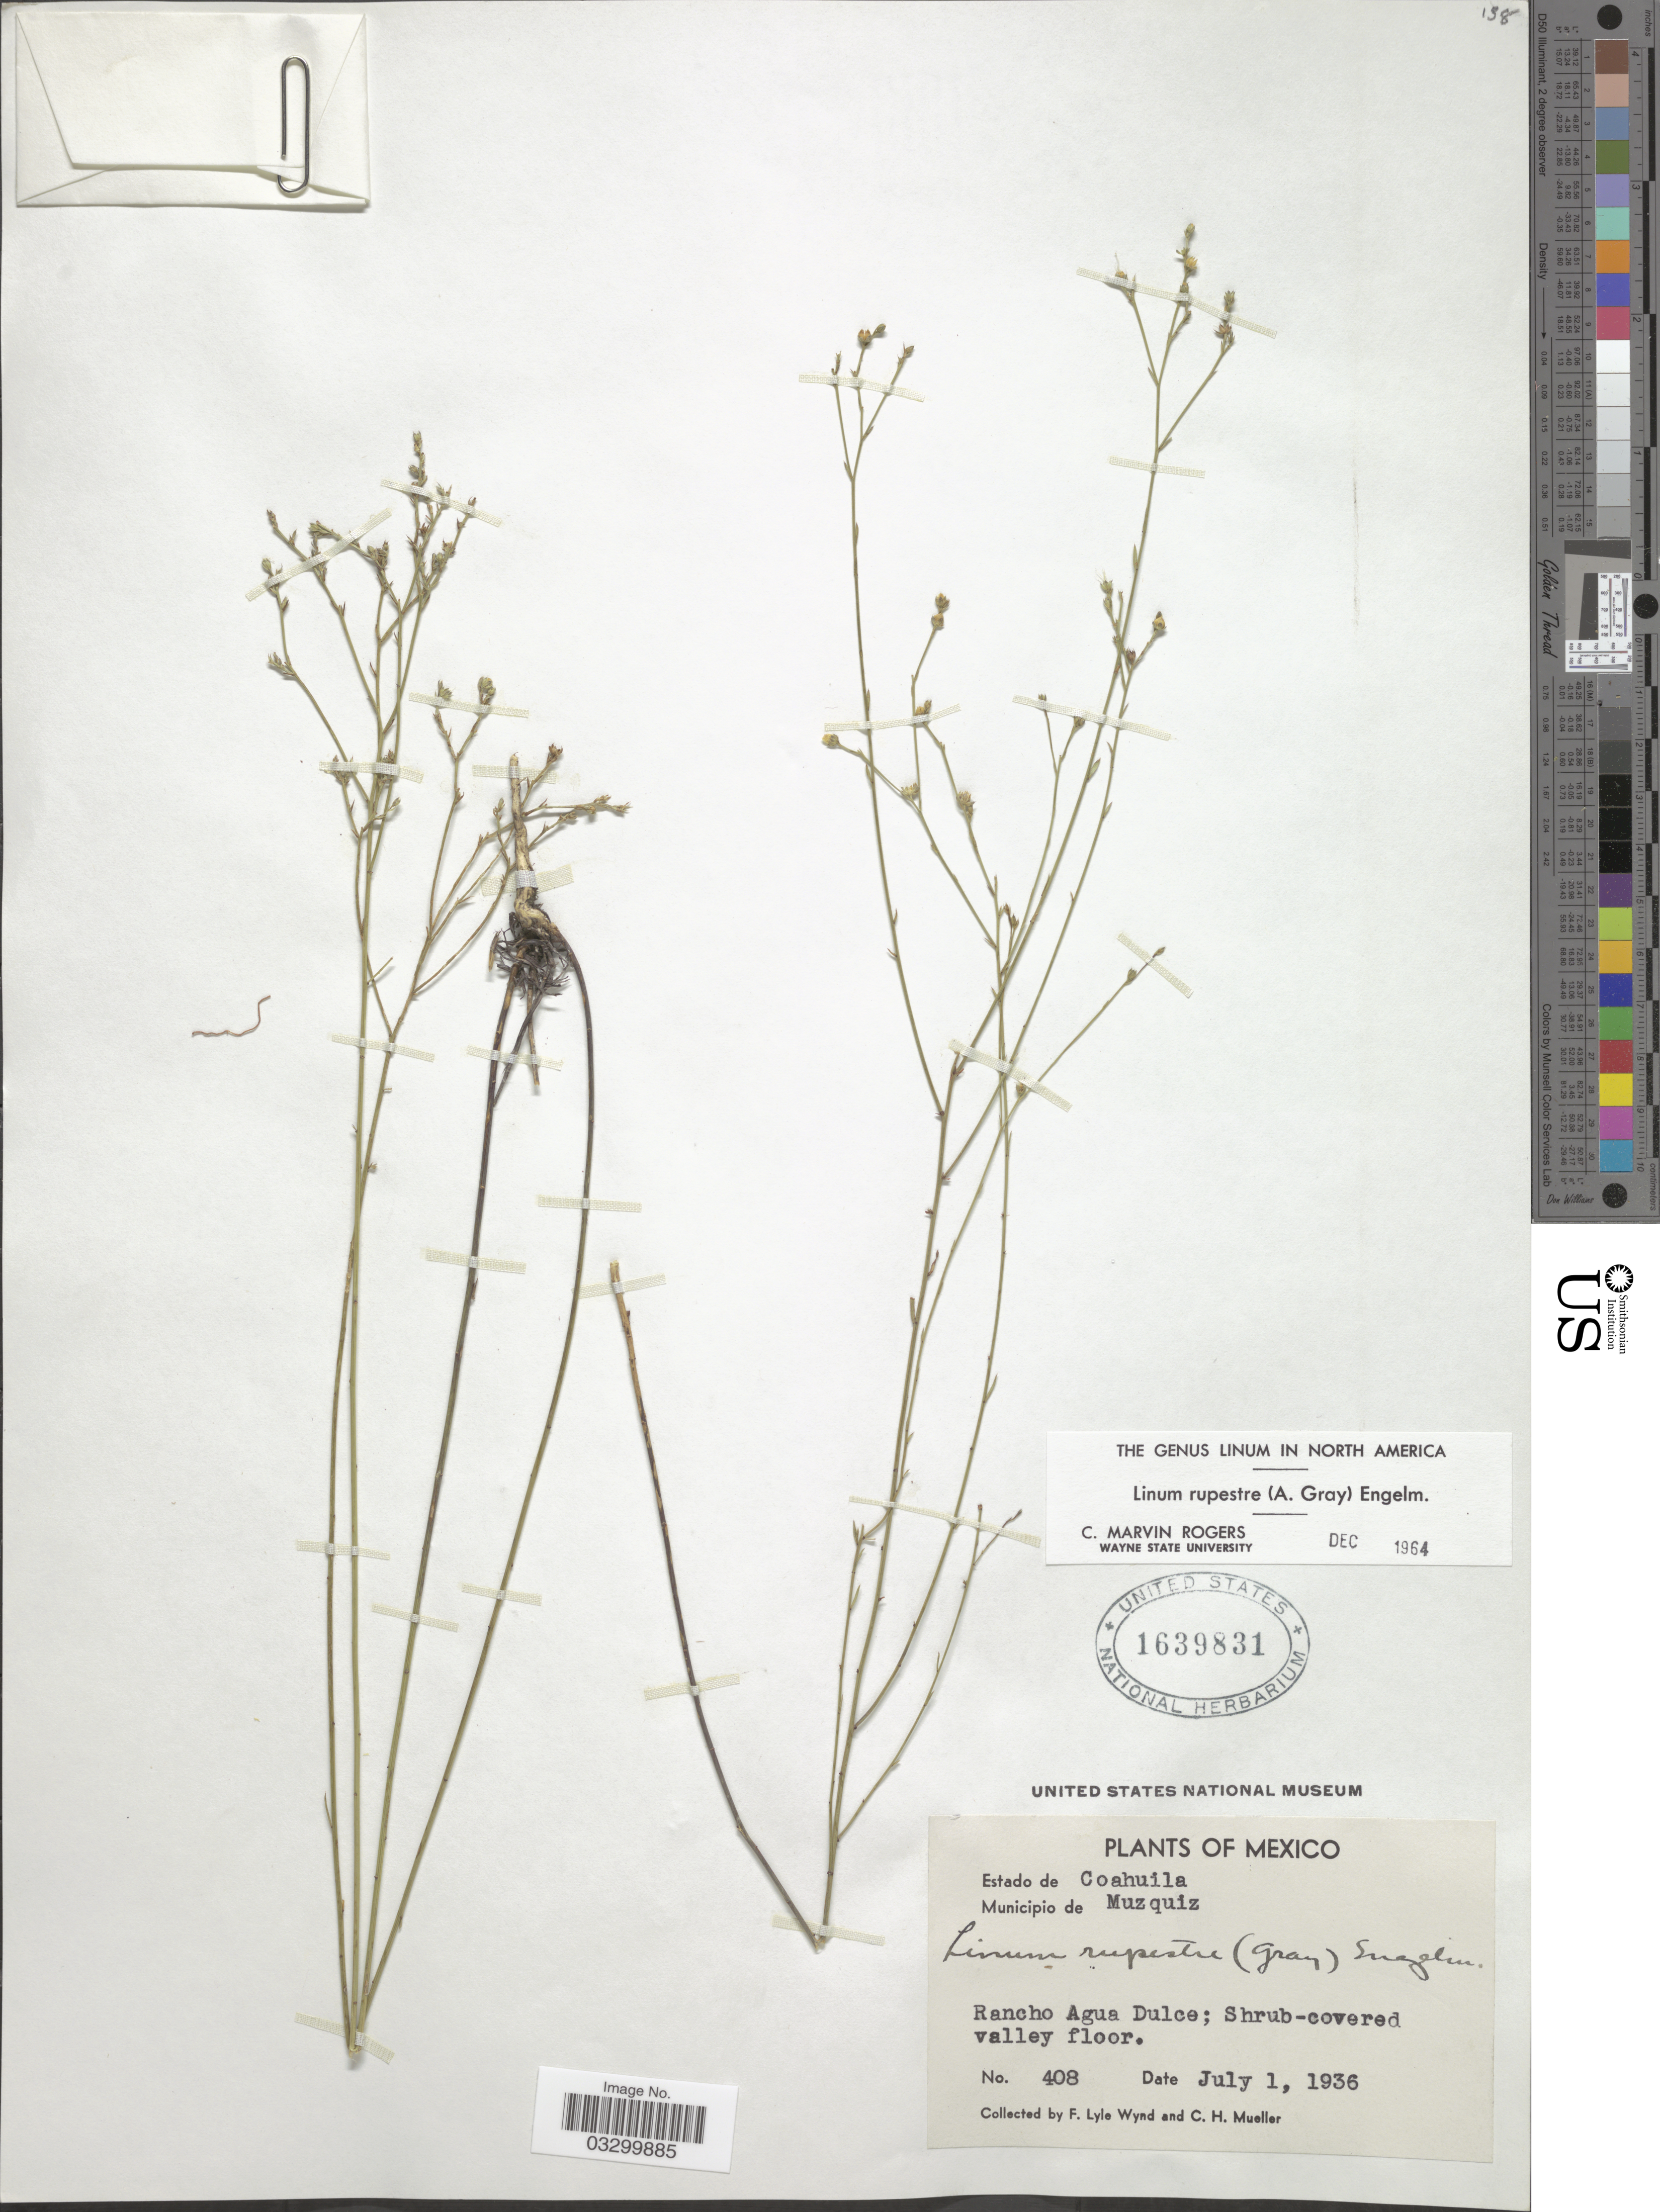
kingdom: Plantae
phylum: Tracheophyta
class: Magnoliopsida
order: Malpighiales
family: Linaceae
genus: Linum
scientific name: Linum rupestre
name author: Engelm.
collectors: F. L. Wynd & C. H. Mueller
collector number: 408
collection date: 1936-07-01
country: Mexico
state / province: Coahuila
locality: Municipio de Muzquiz. Rancho Agua Dulce.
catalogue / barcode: US 1639831